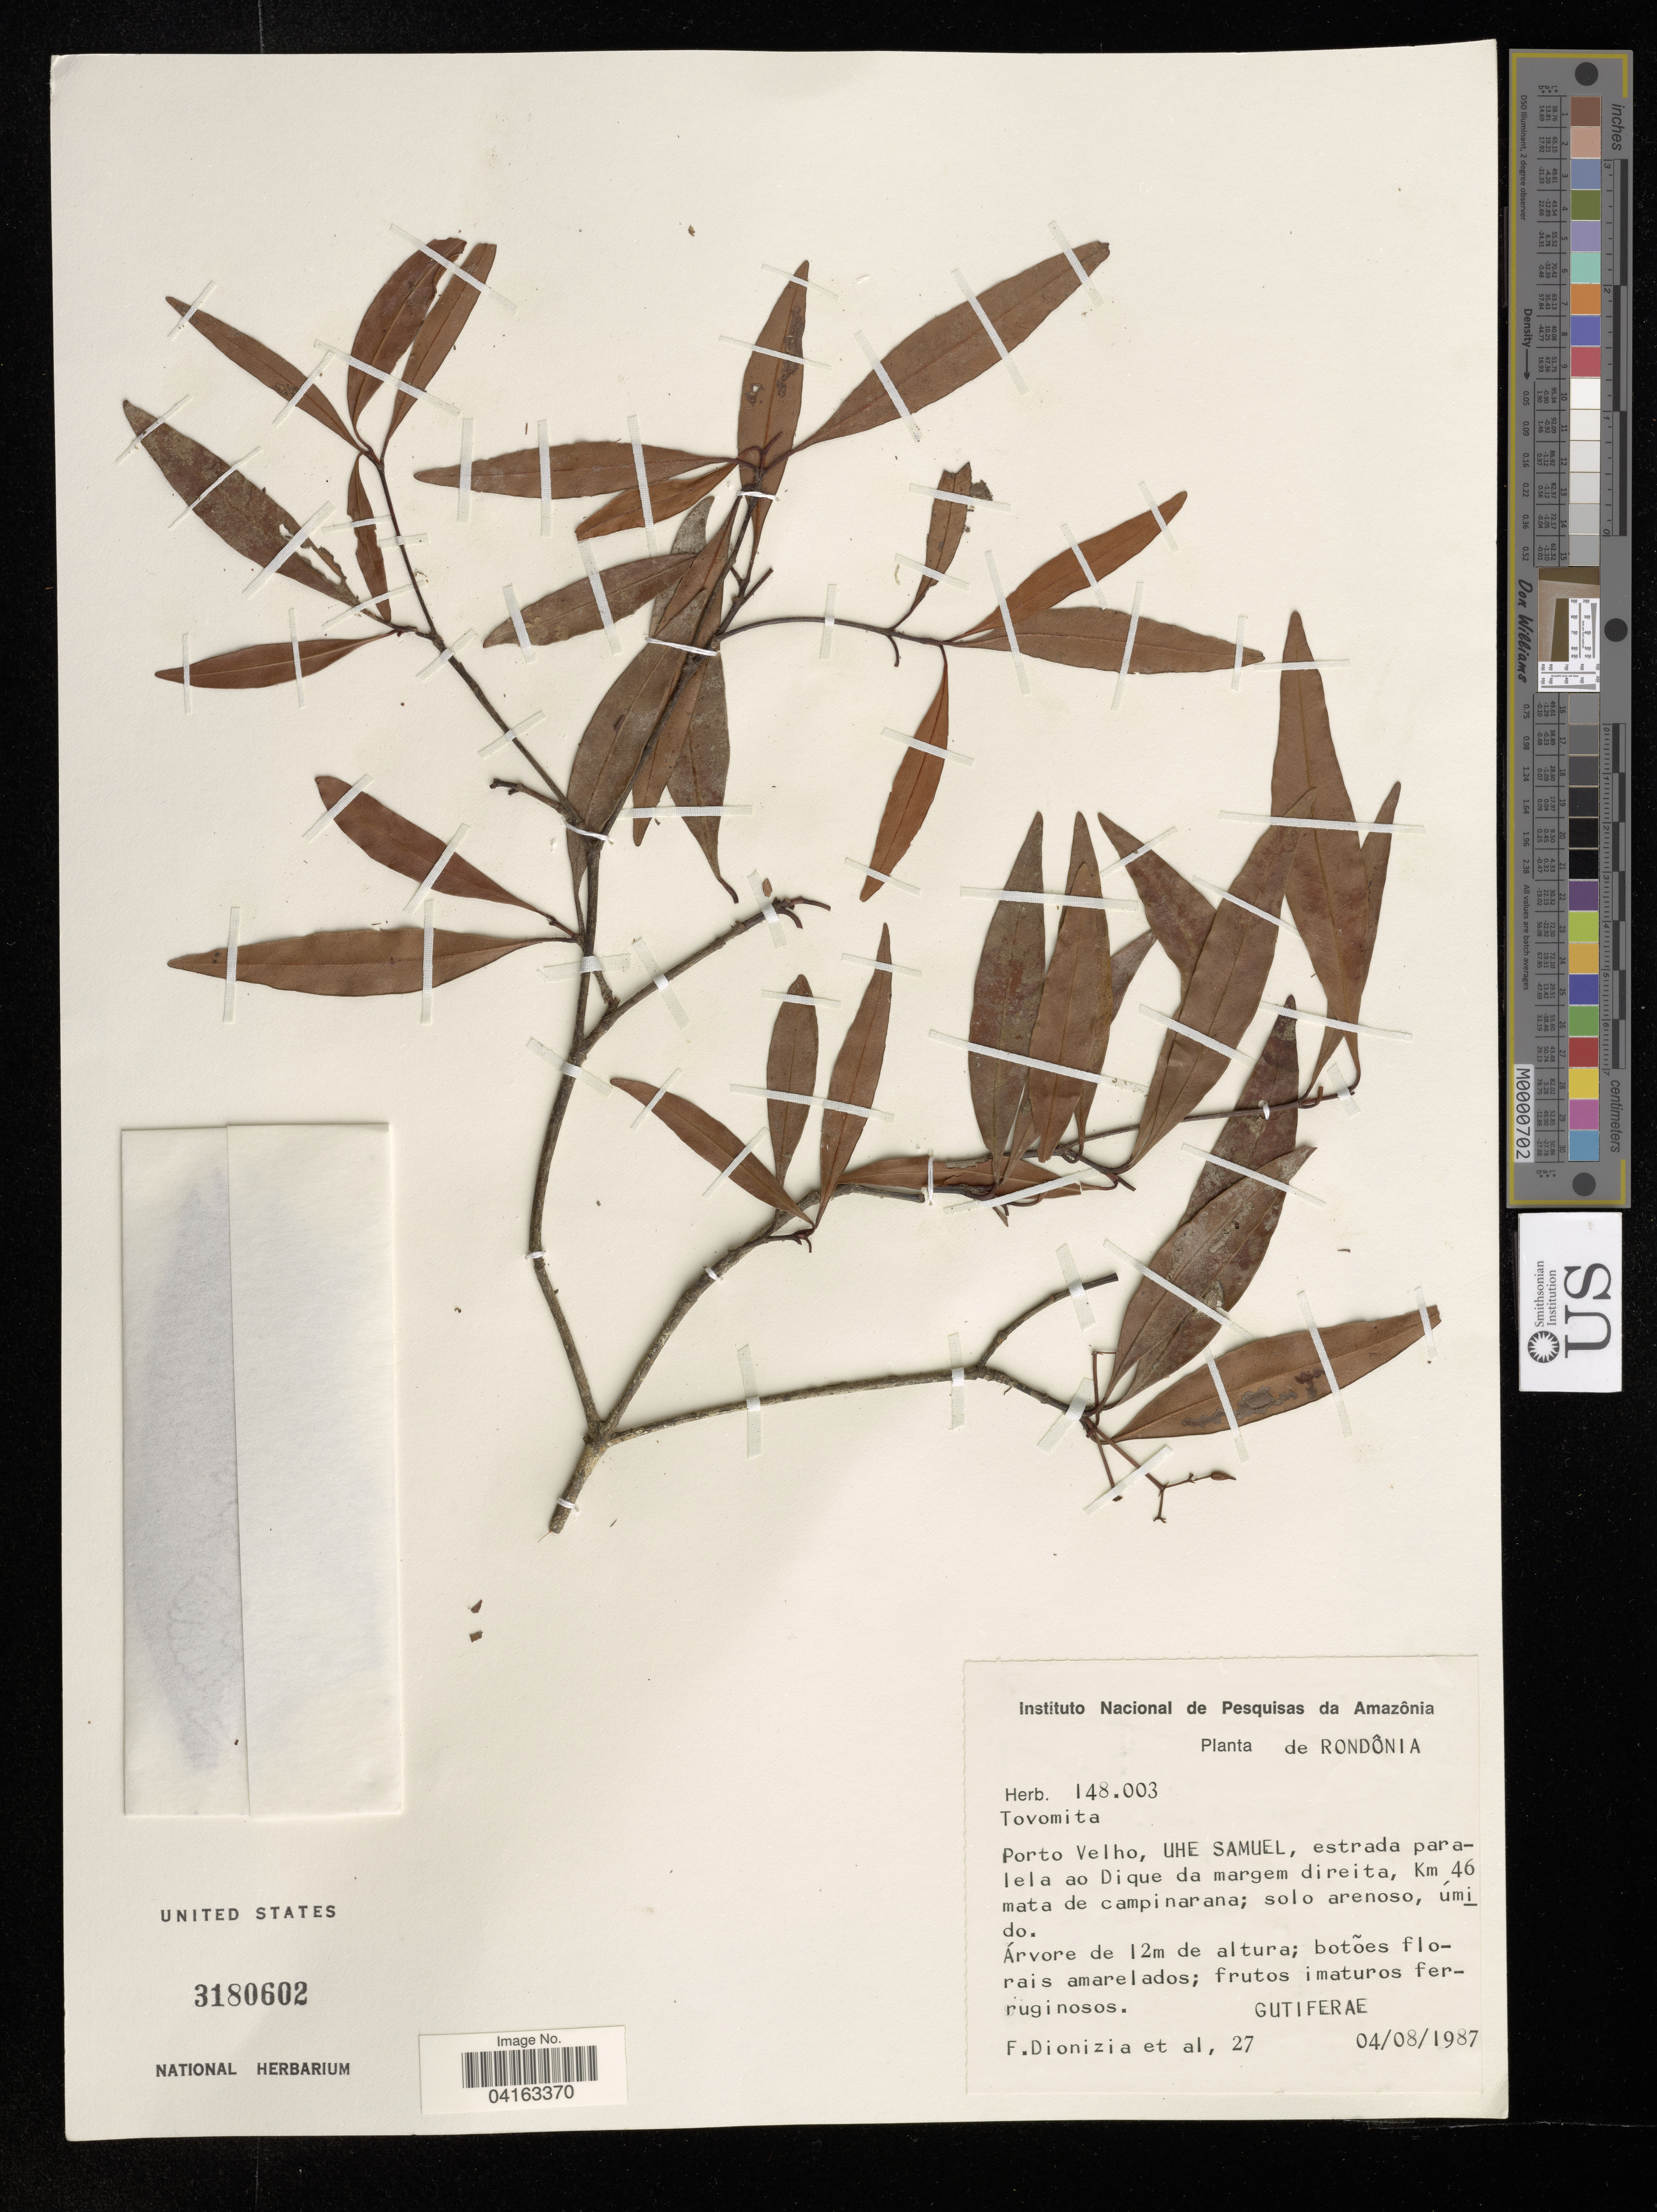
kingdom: Plantae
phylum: Tracheophyta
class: Magnoliopsida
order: Malpighiales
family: Clusiaceae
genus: Tovomita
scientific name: Tovomita sp.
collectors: F. Dionizia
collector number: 27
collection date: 1987-08-04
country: Brazil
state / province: Rondônia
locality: Porto Velho, UHE SAMUEL, estrada paralela ao Dique da margem direita.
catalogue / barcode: US 3180602